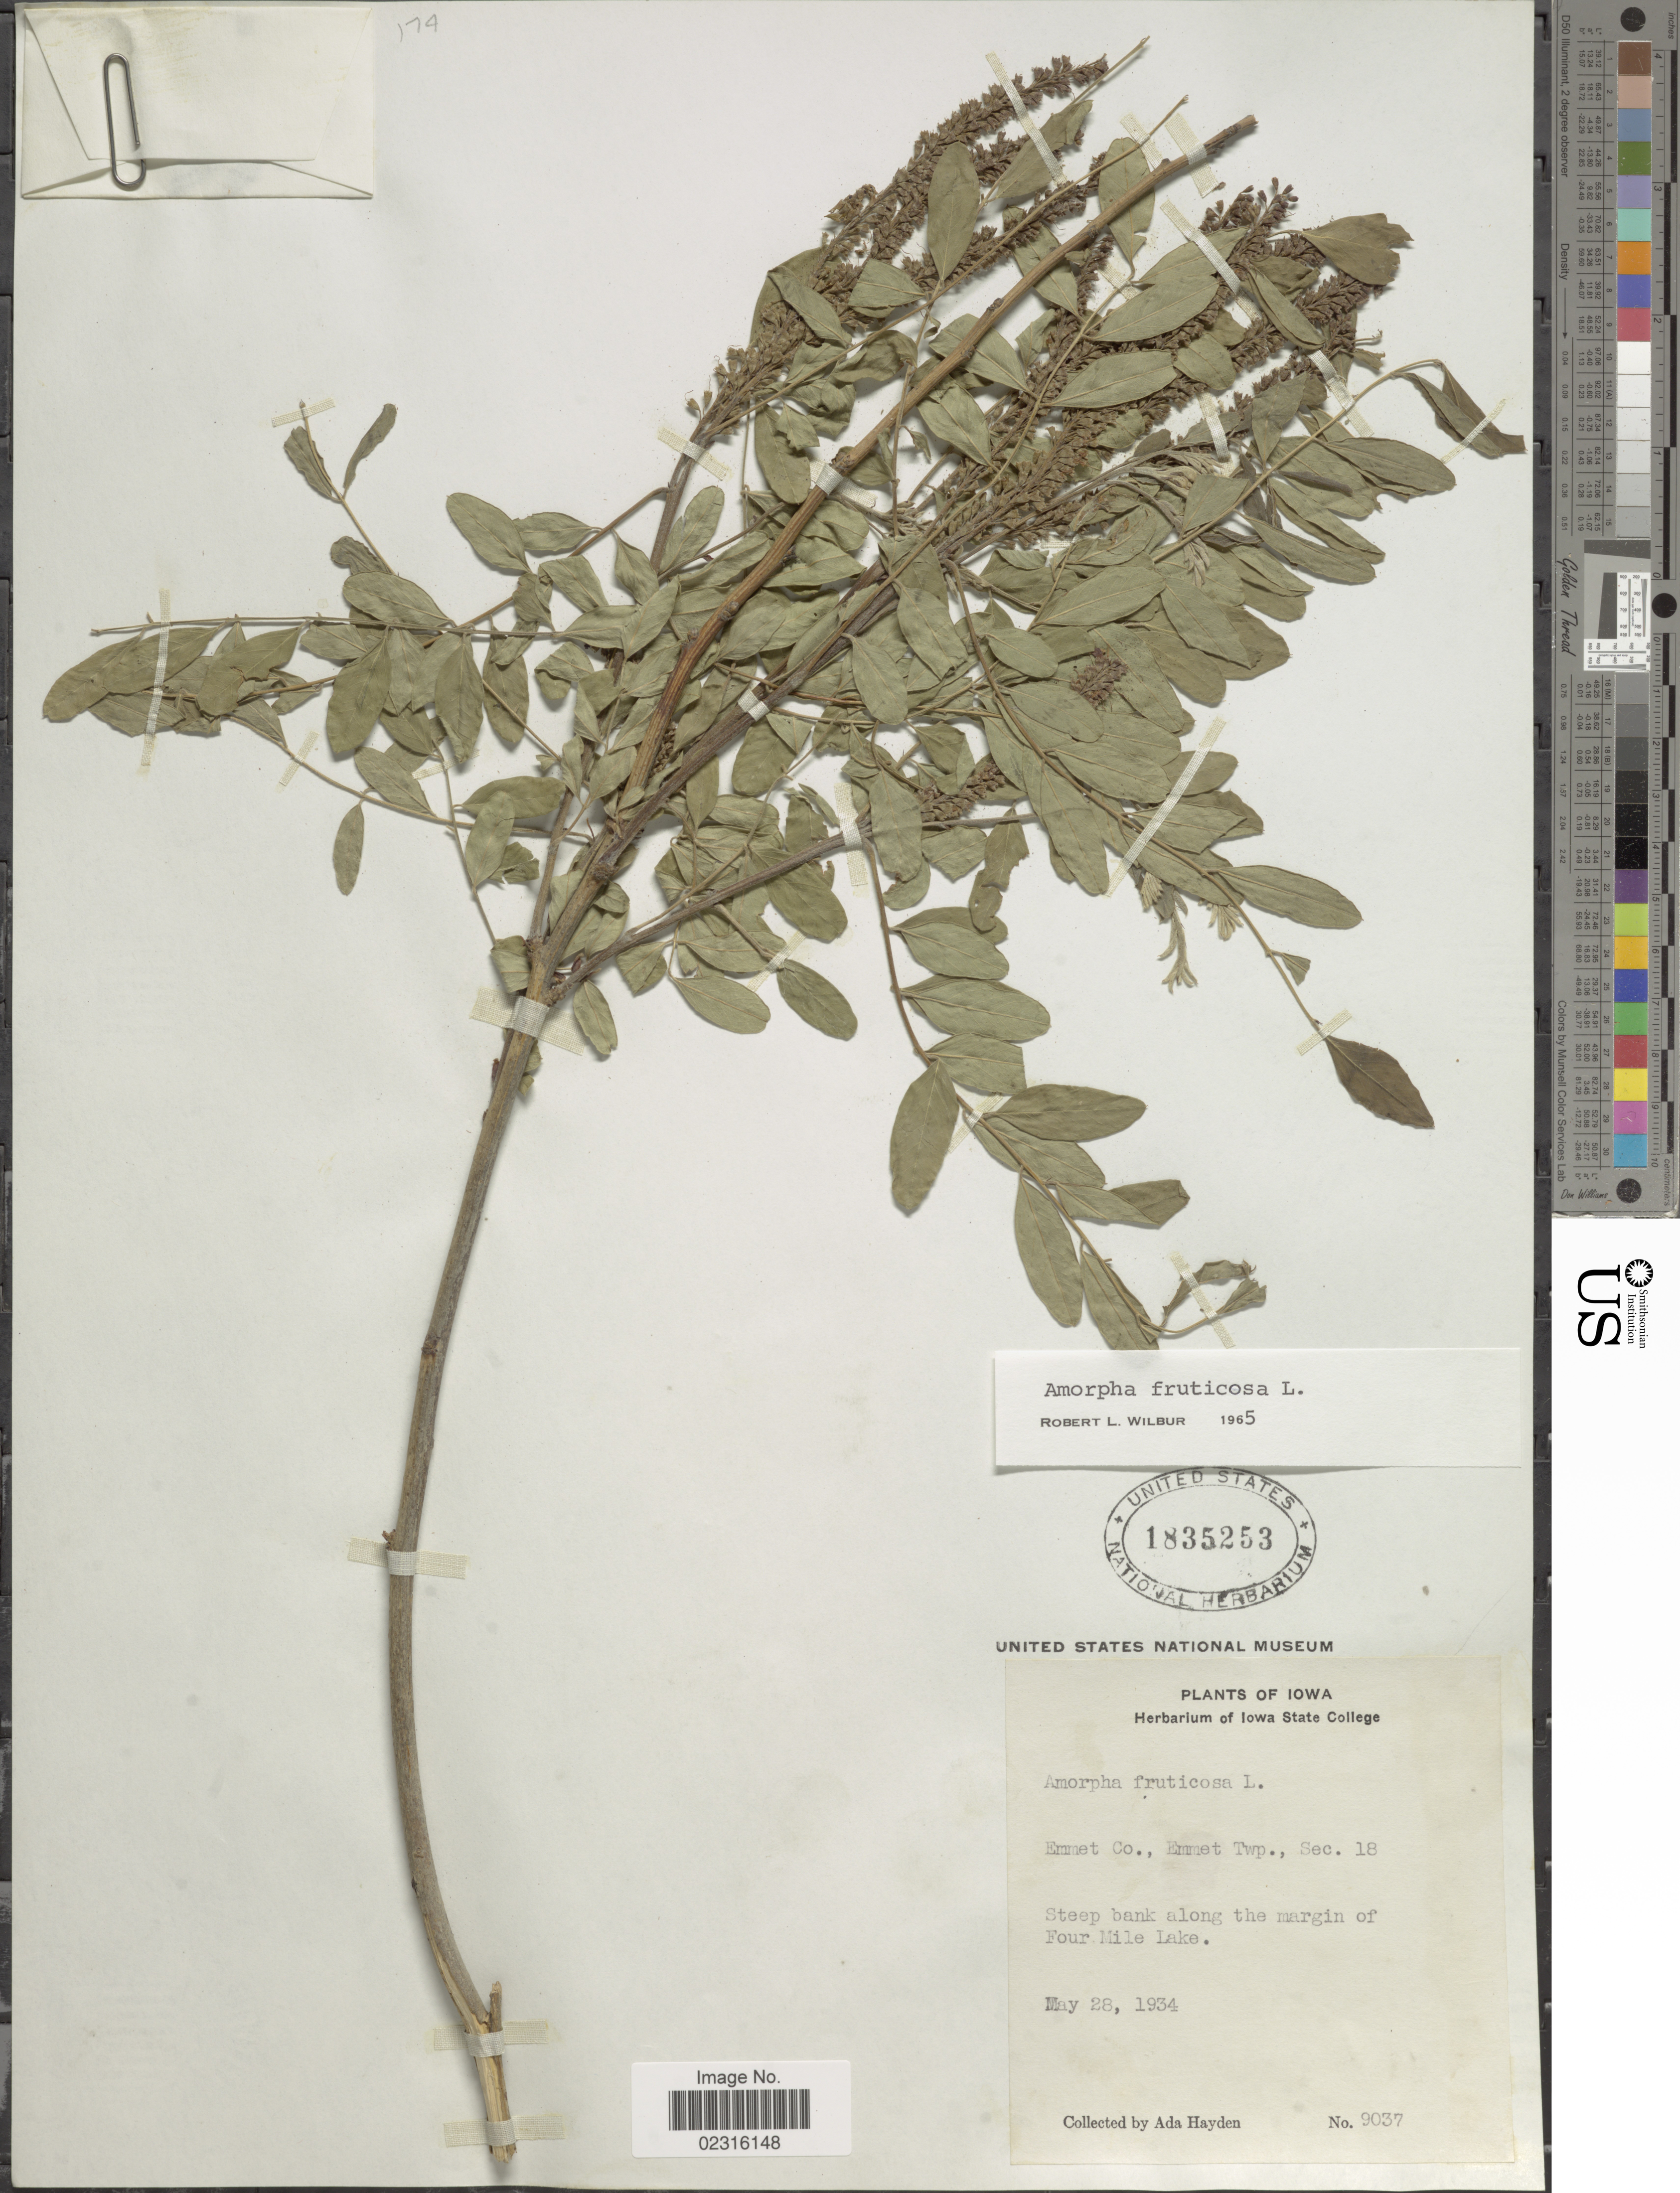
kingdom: Plantae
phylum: Tracheophyta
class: Magnoliopsida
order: Fabales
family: Fabaceae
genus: Amorpha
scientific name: Amorpha fruticosa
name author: L.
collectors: Ada Hayden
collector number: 9037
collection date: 1934-05-28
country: United States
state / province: Iowa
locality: Emmet Co., Emmet Twp., Sec. 18, steep bank along the margin of Four Mile Lake.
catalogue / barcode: US 1835253